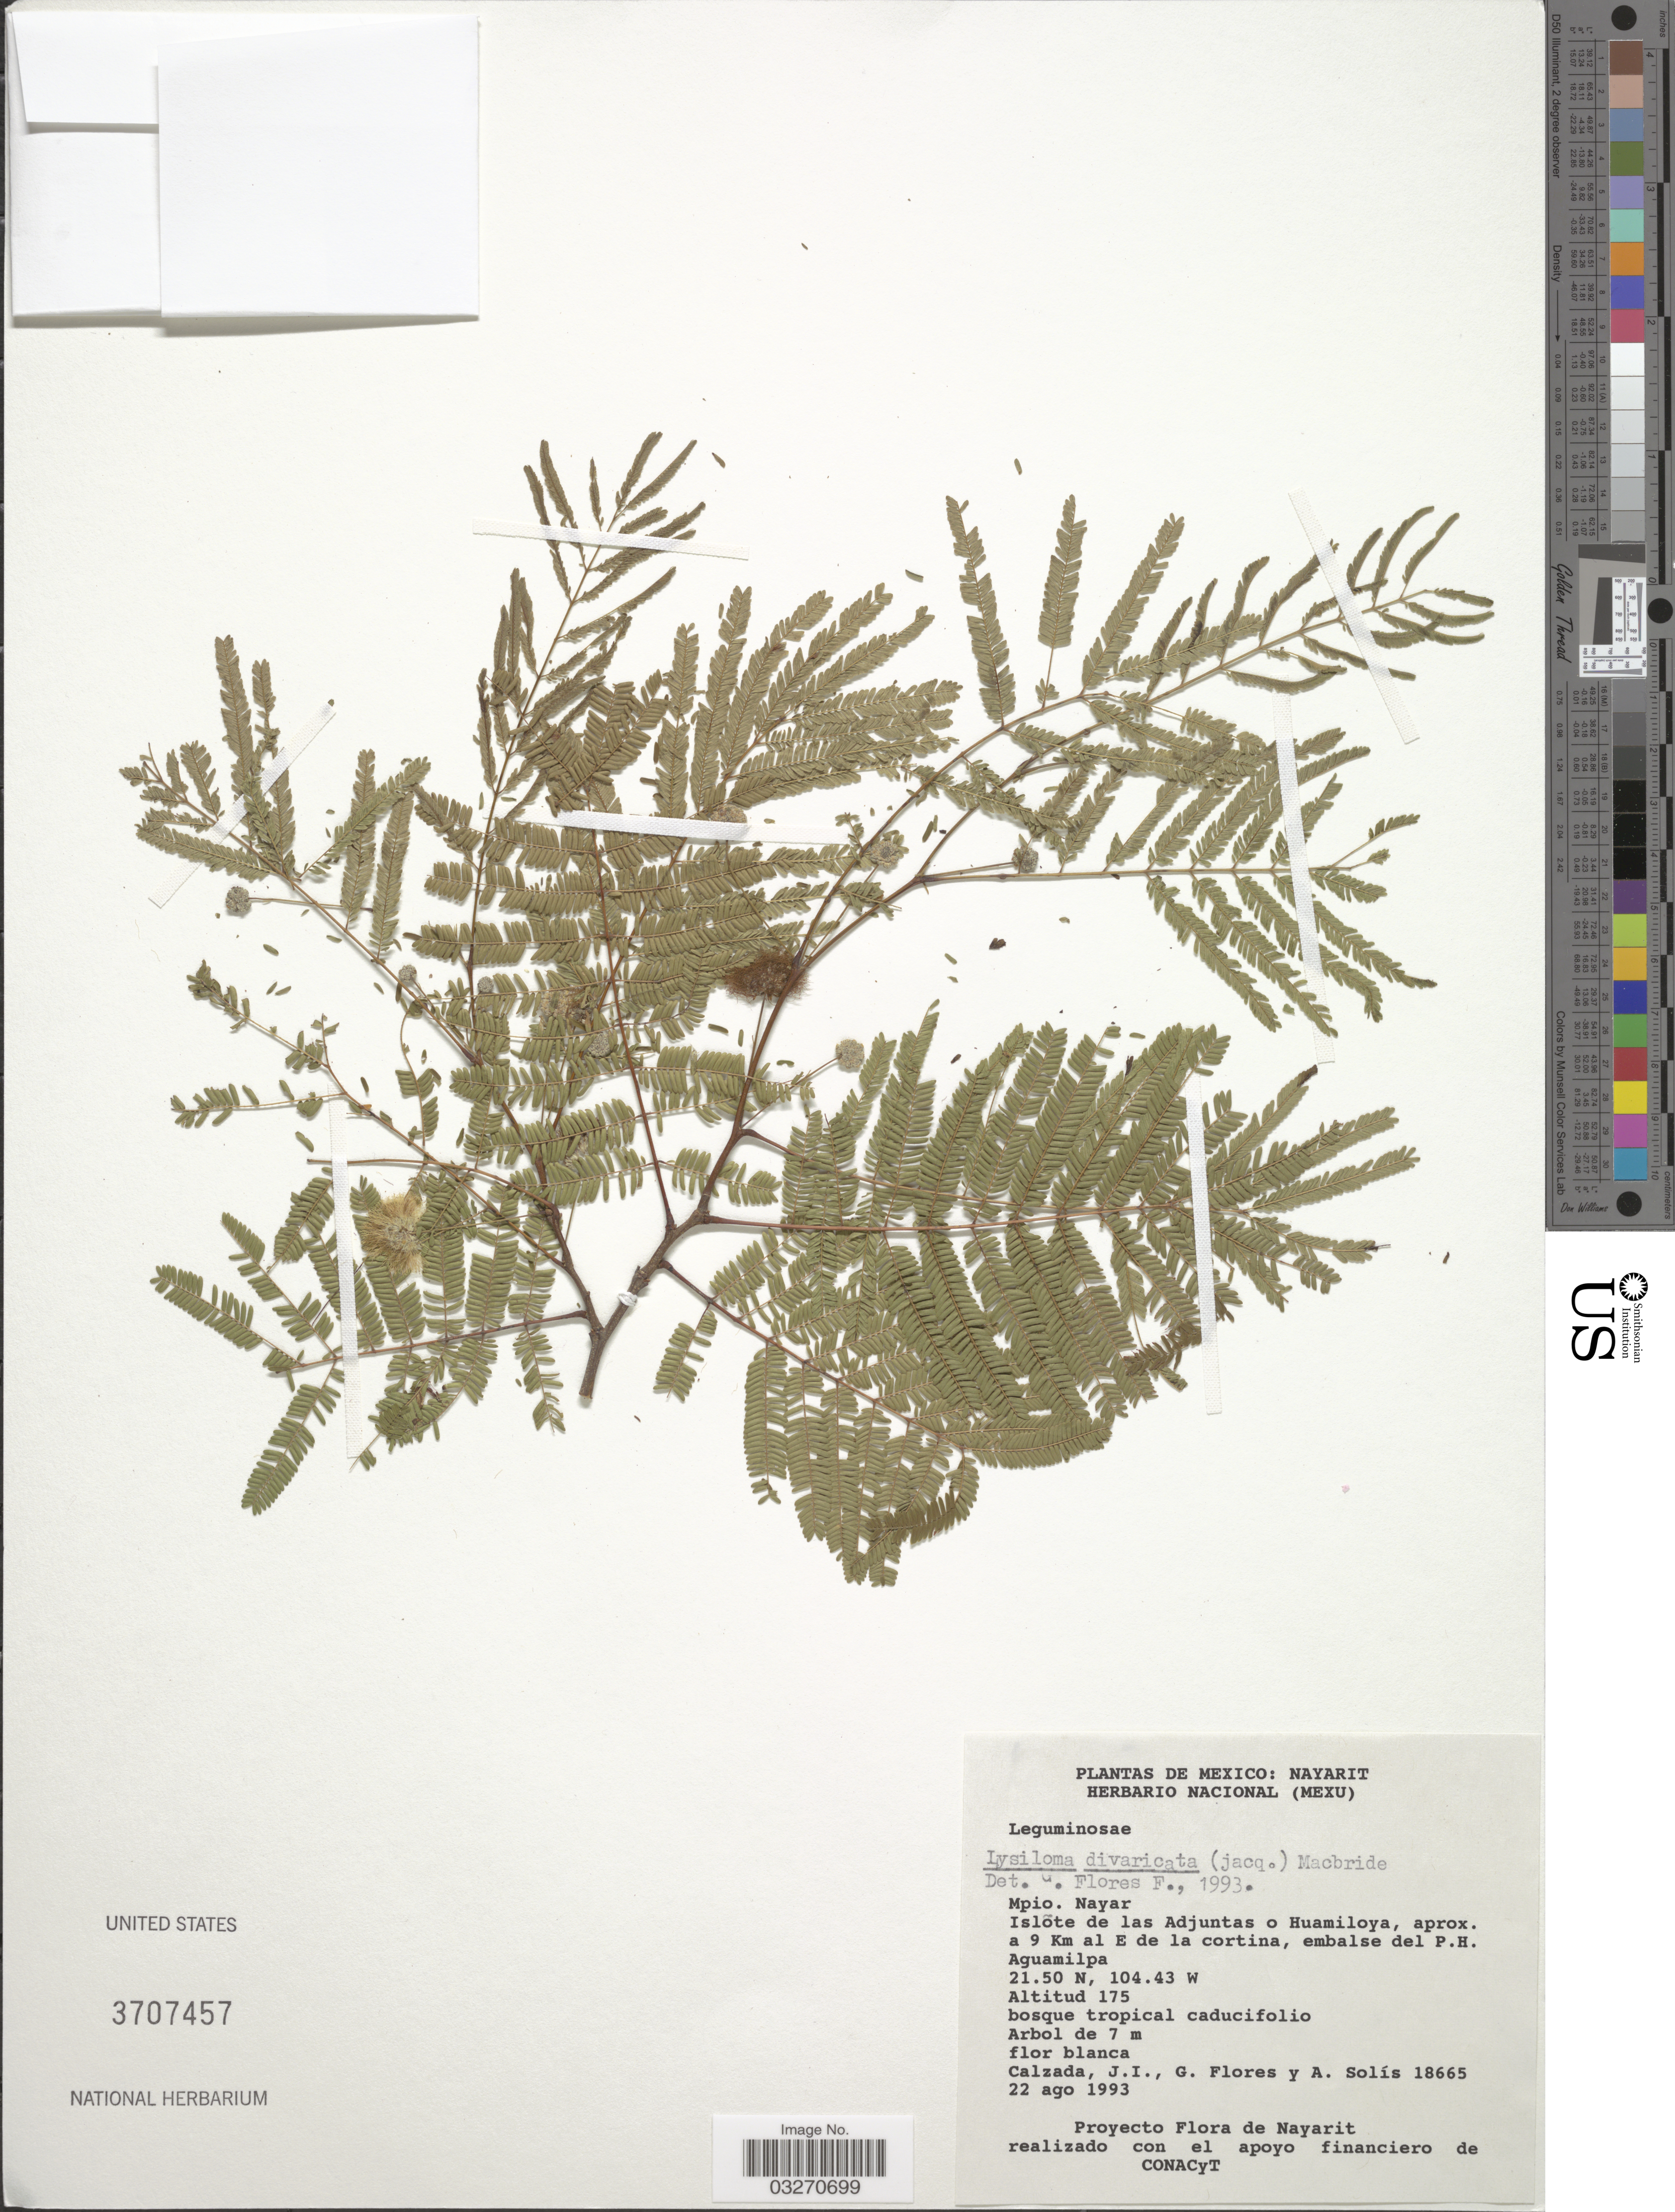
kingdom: Plantae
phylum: Tracheophyta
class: Magnoliopsida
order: Fabales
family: Fabaceae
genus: Lysiloma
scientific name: Lysiloma divaricatum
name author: (Jacq.) J.F. Macbr.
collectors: J. I. Calzada, G. Flores F. & A. Solis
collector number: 18665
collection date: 1993-08-22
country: Mexico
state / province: Nayarit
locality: Mpio. Nayar. Islõte de las Adjuntas o Huamiloya, aprox. a 9 Km al E de la cortina, embalse del P. H. Aguamilpa.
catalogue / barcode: US 3707457